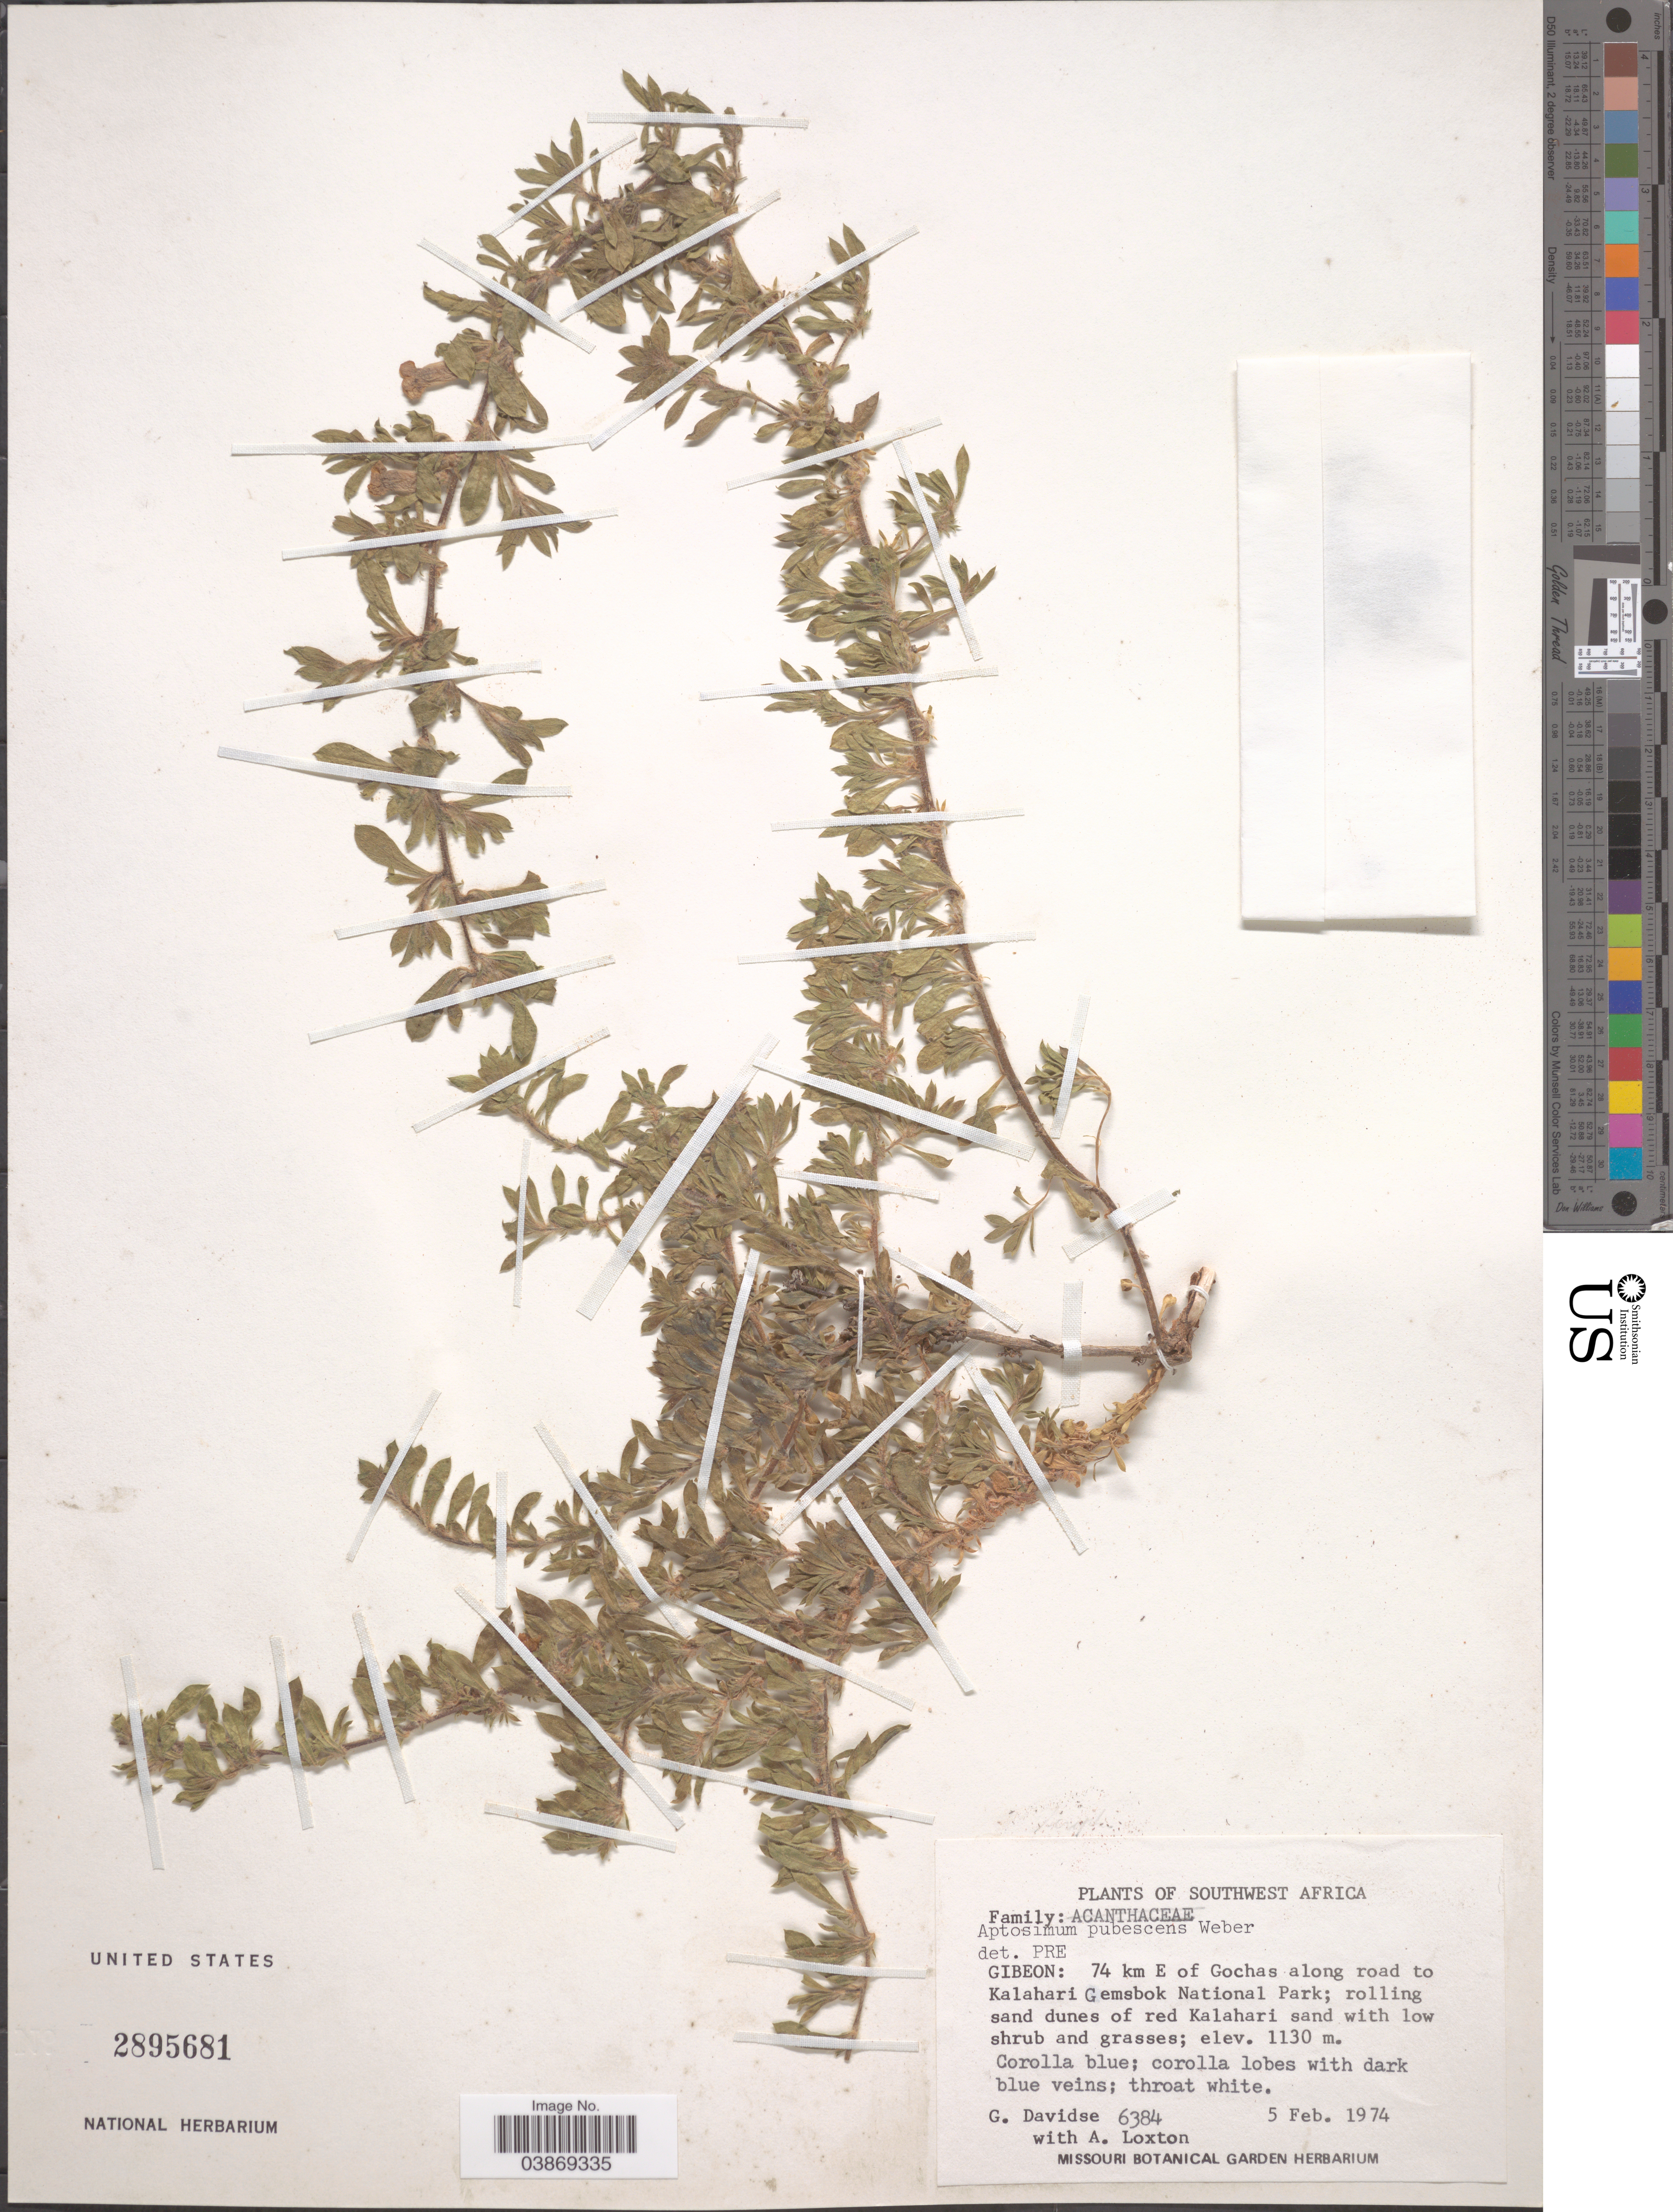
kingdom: Plantae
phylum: Tracheophyta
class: Magnoliopsida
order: Lamiales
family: Scrophulariaceae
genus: Aptosimum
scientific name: Aptosimum pubescens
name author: Emil Weber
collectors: G. Davidse & A. Loxton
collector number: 6384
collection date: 1974-02-05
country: Namibia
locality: Southwest Africa. Gibeon: 74 km E of Gochas along road to Kalahari Gemsbok National Park.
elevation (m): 1130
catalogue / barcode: US 2895681